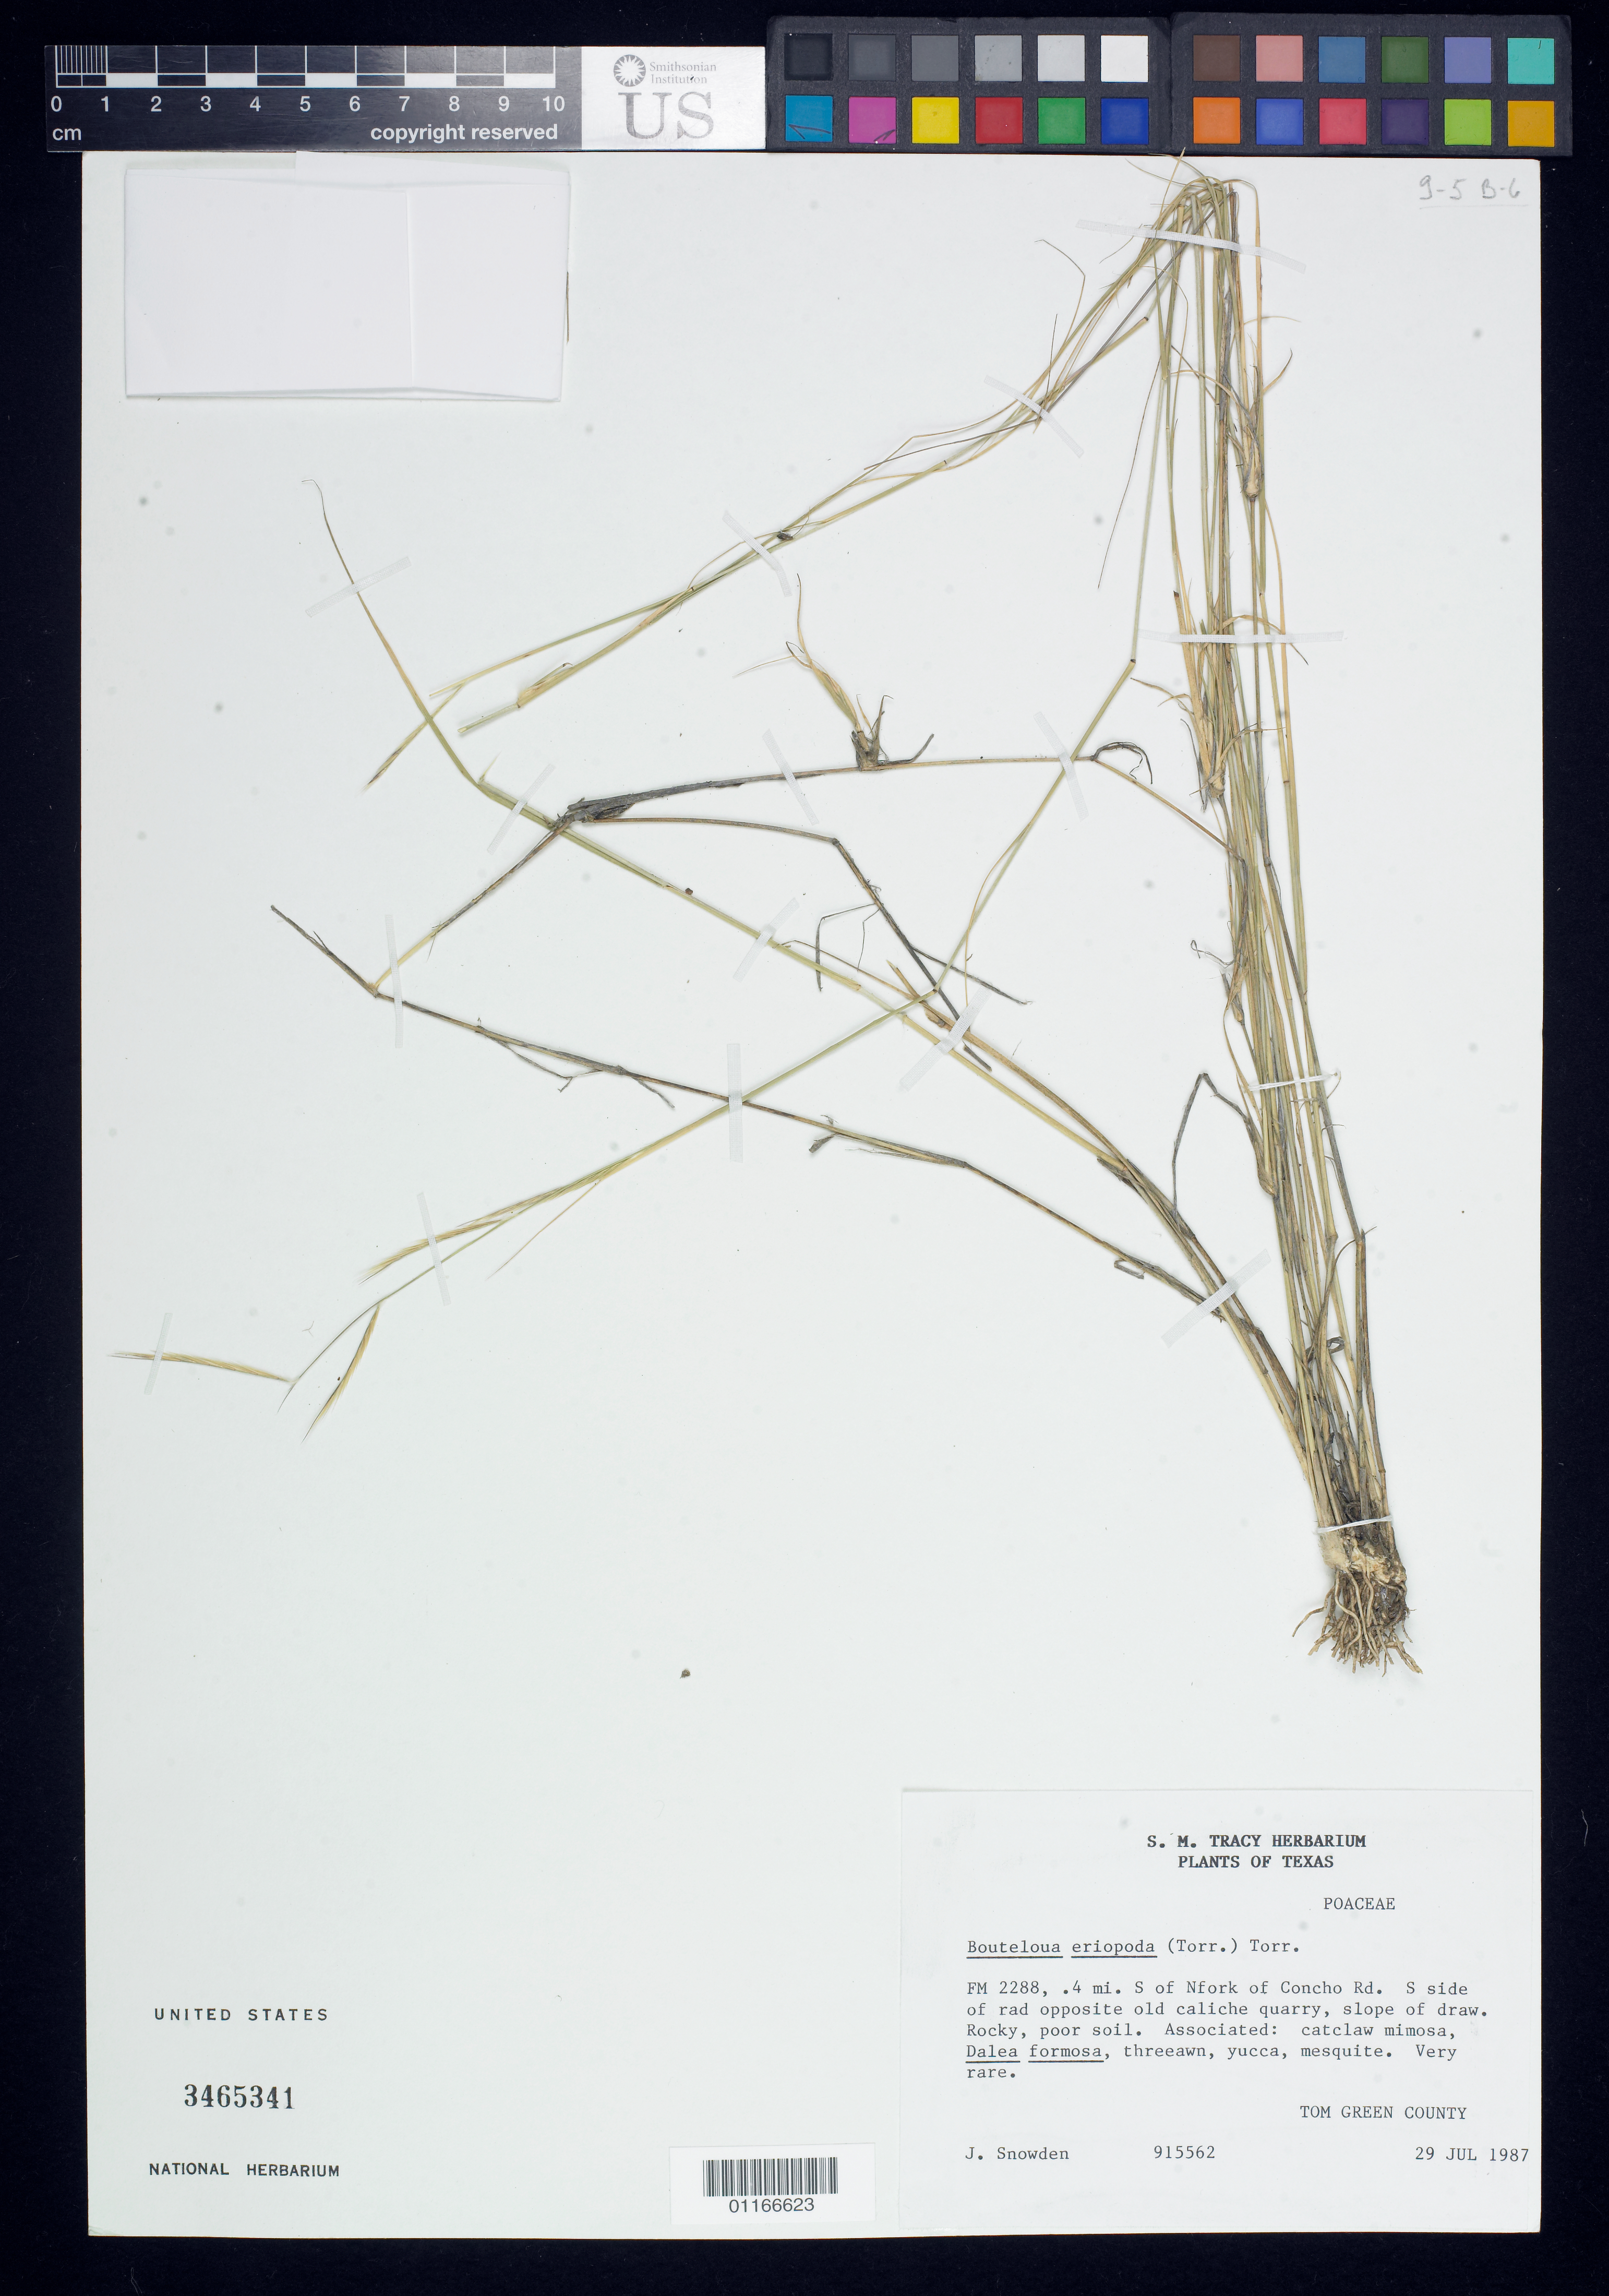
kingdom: Plantae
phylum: Tracheophyta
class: Liliopsida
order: Poales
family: Poaceae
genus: Bouteloua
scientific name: Bouteloua eriopoda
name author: (Torr.) Torr.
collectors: J. Snowden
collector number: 915562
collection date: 1987-07-29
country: United States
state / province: Texas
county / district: Tom Green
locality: FM 2288, 0.4 miles S of Nfolk of Concho Rd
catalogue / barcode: US 3465341